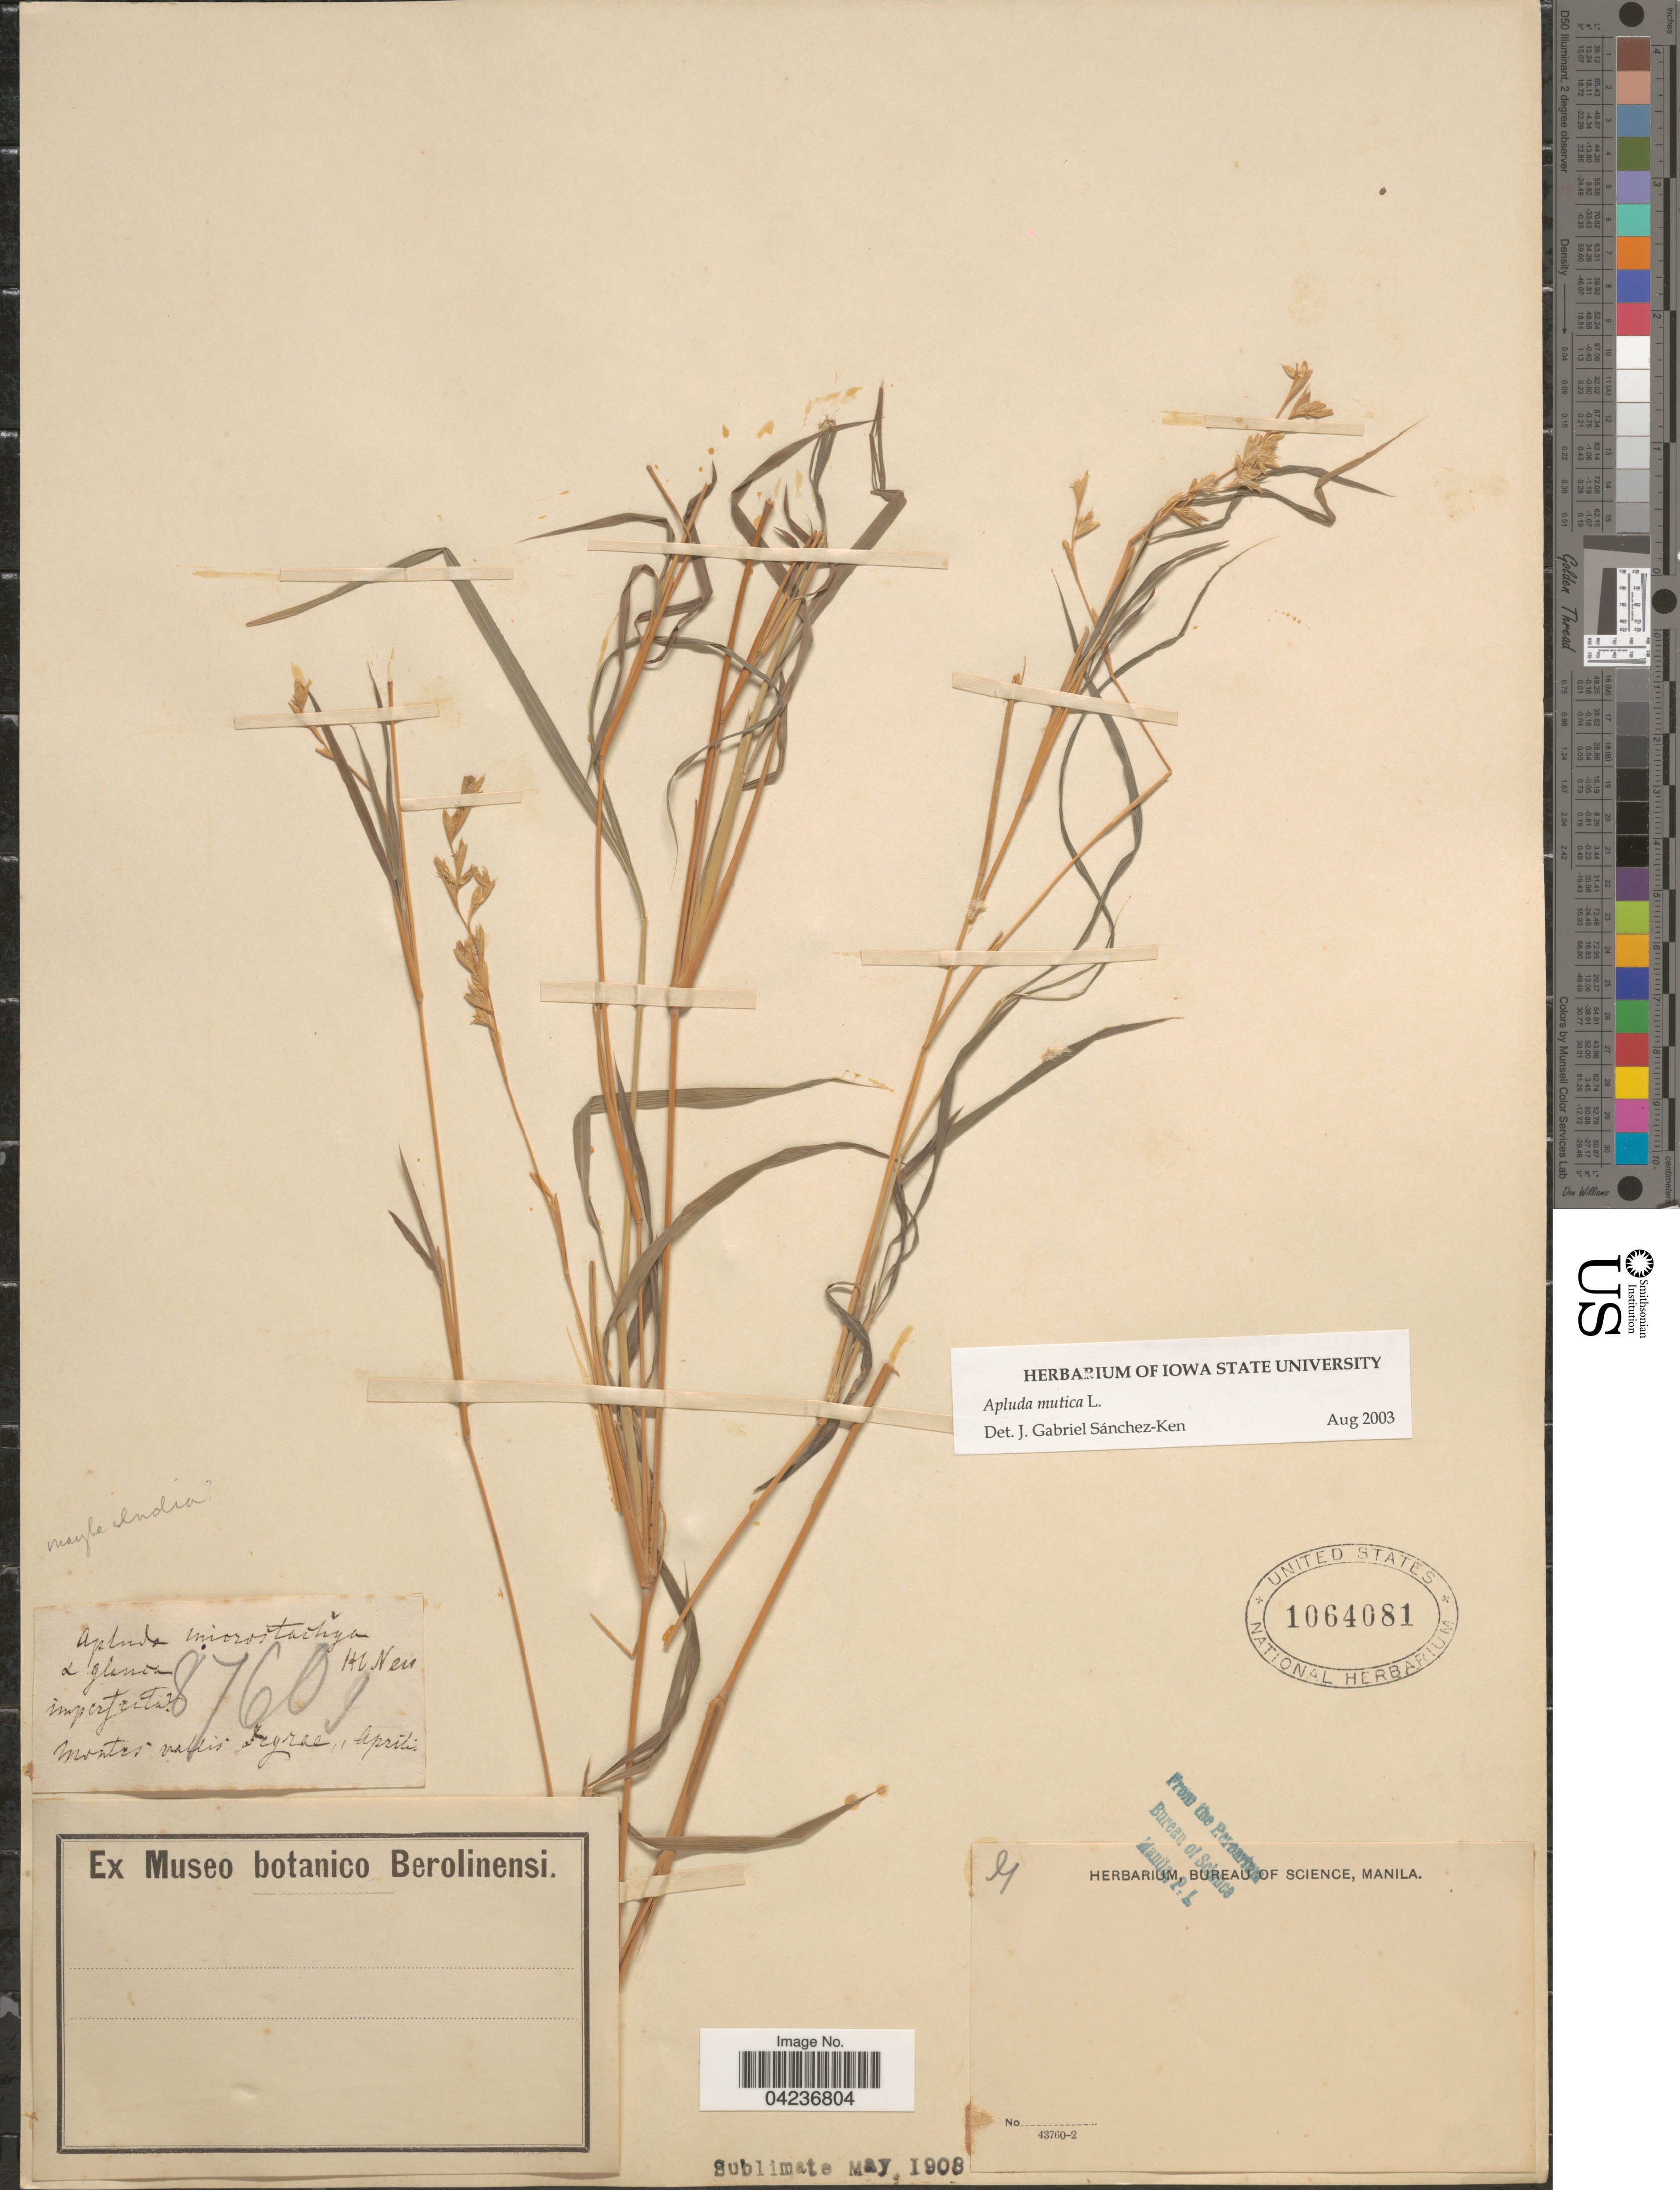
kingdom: Plantae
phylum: Tracheophyta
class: Liliopsida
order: Poales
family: Poaceae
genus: Apluda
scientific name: Apluda mutica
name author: L.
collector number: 87609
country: India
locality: Montis vallis Agrae.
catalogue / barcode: US 1064081